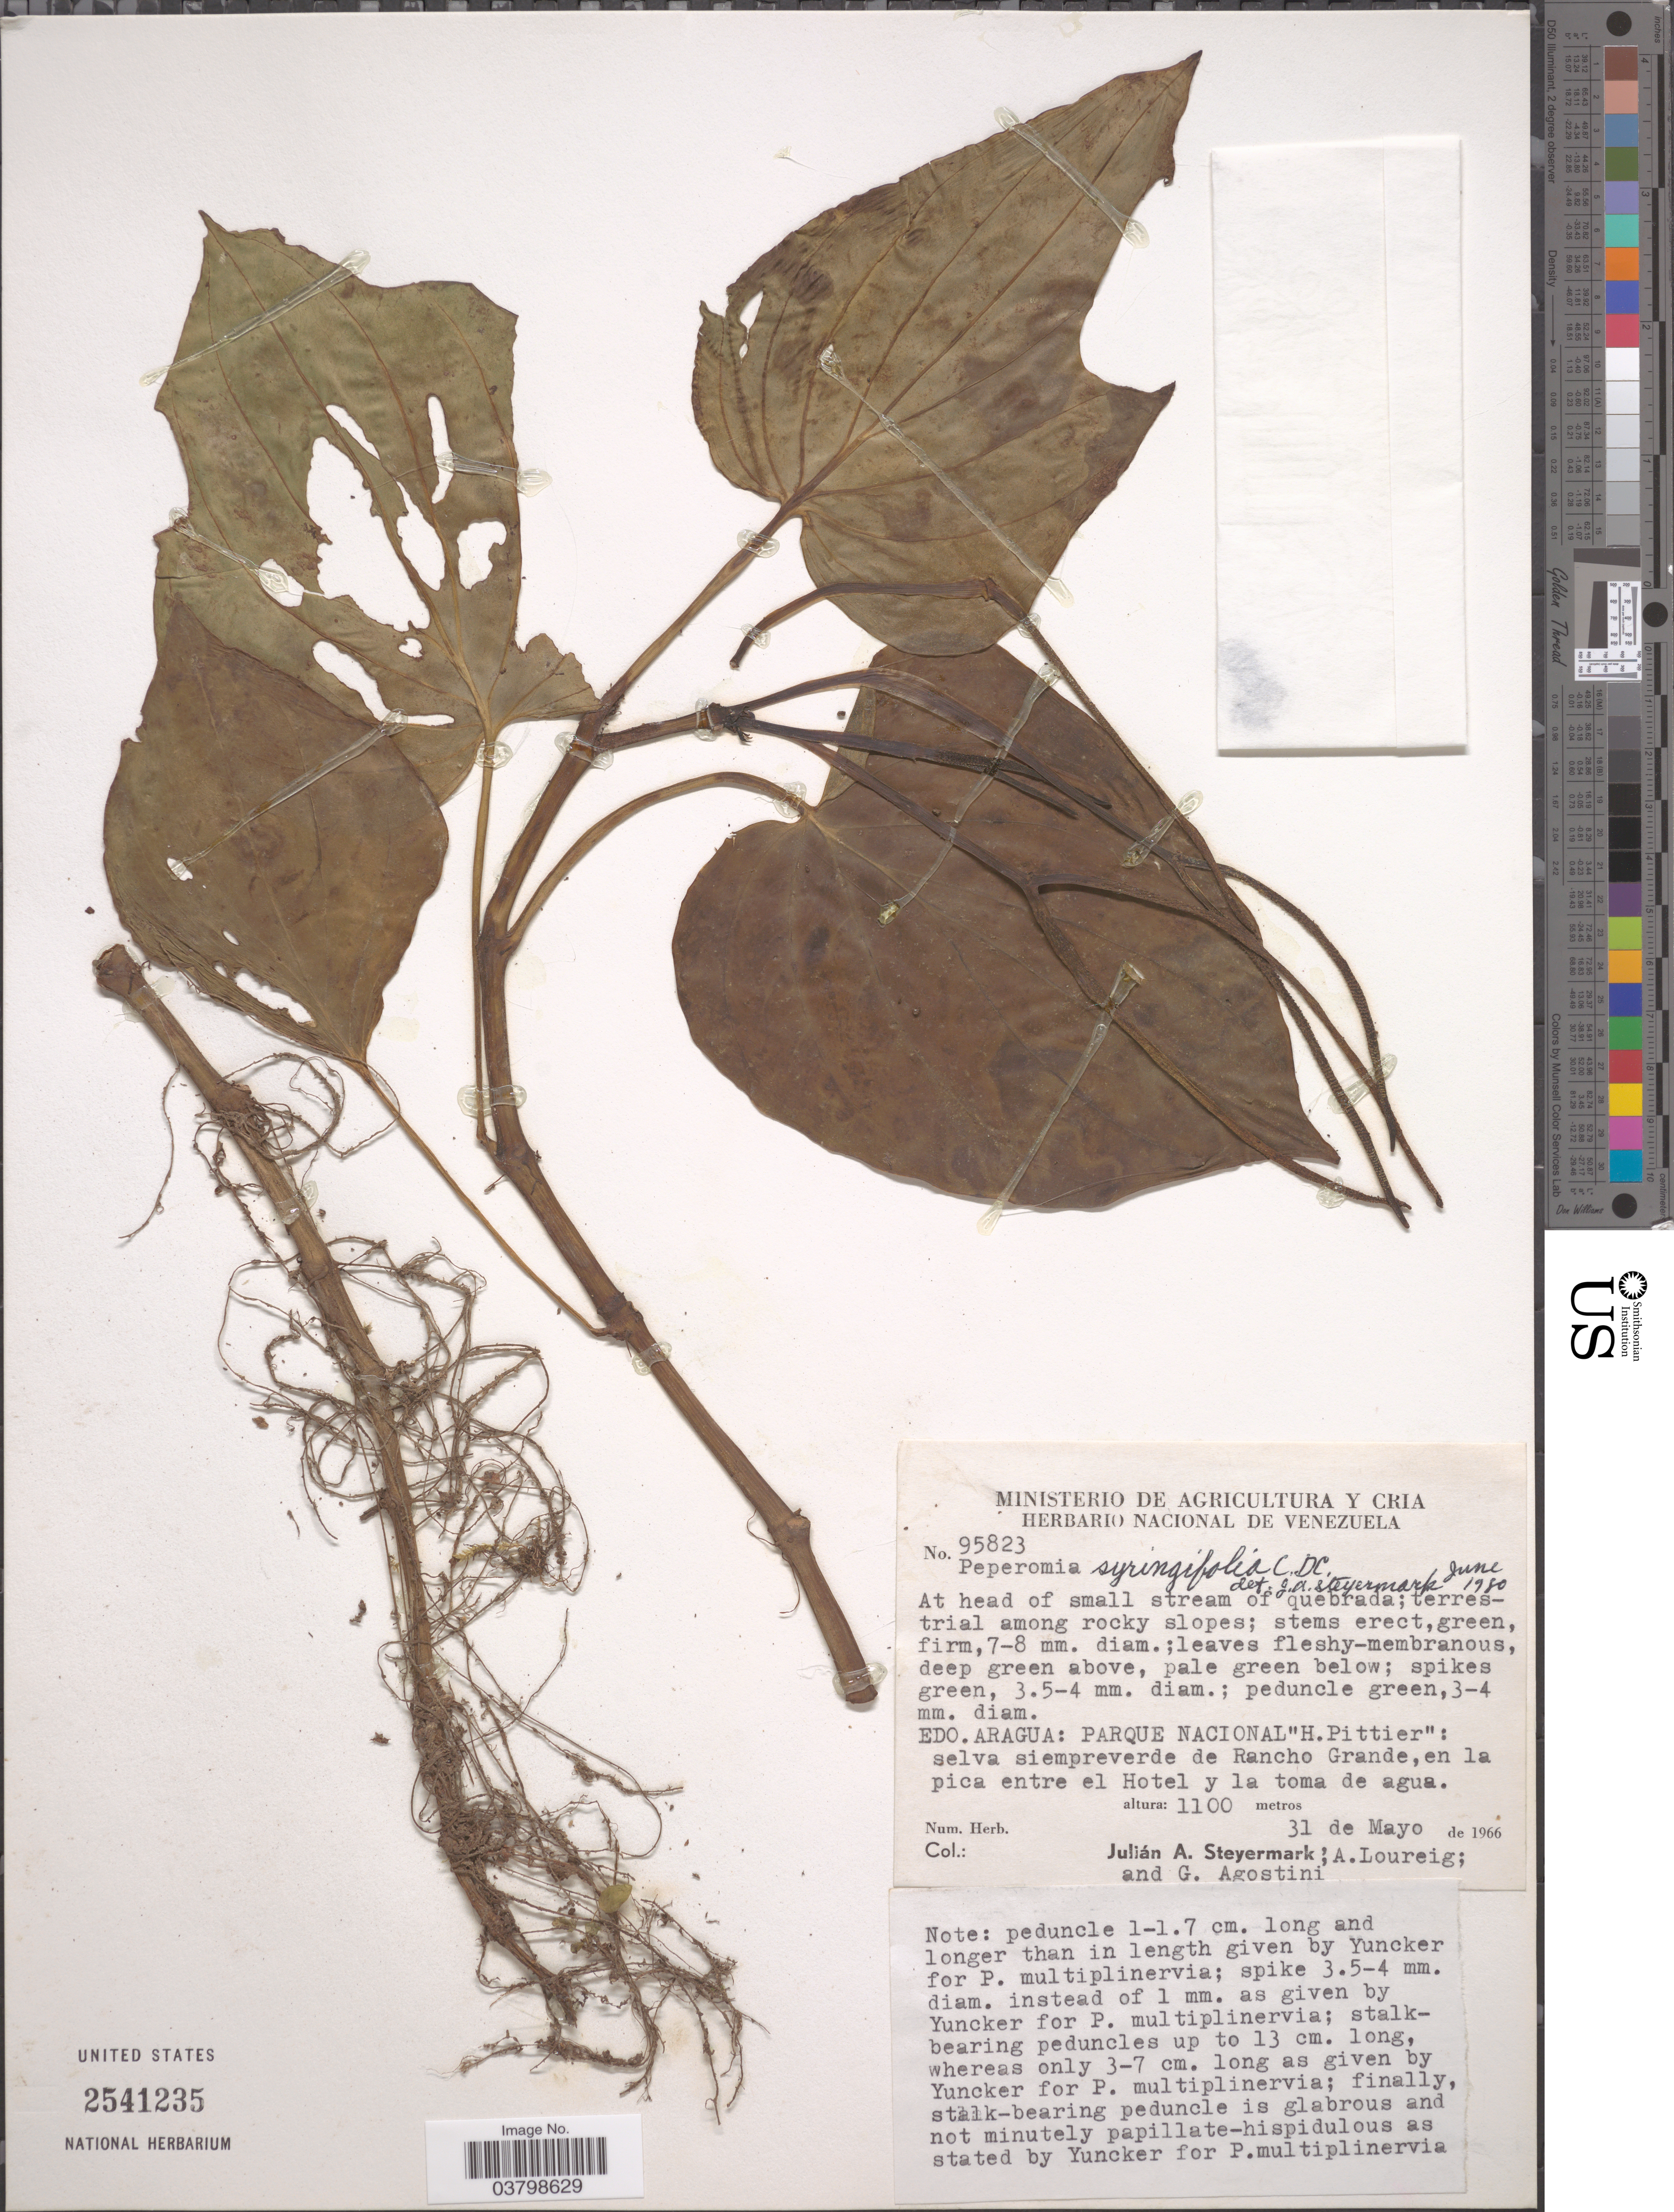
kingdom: Plantae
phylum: Tracheophyta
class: Magnoliopsida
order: Piperales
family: Piperaceae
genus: Peperomia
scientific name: Peperomia syringifolia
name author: C. DC.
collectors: J. Steyermark, A. Lourteig & G. Agostini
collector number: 95823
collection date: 1966-05-31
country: Venezuela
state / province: Aragua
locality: Parque Nacional "H. Pittier": selva siempreverde de Rancho Grande, en la pica entre el Hotel y la toma de agua.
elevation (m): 1100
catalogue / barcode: US 2541235